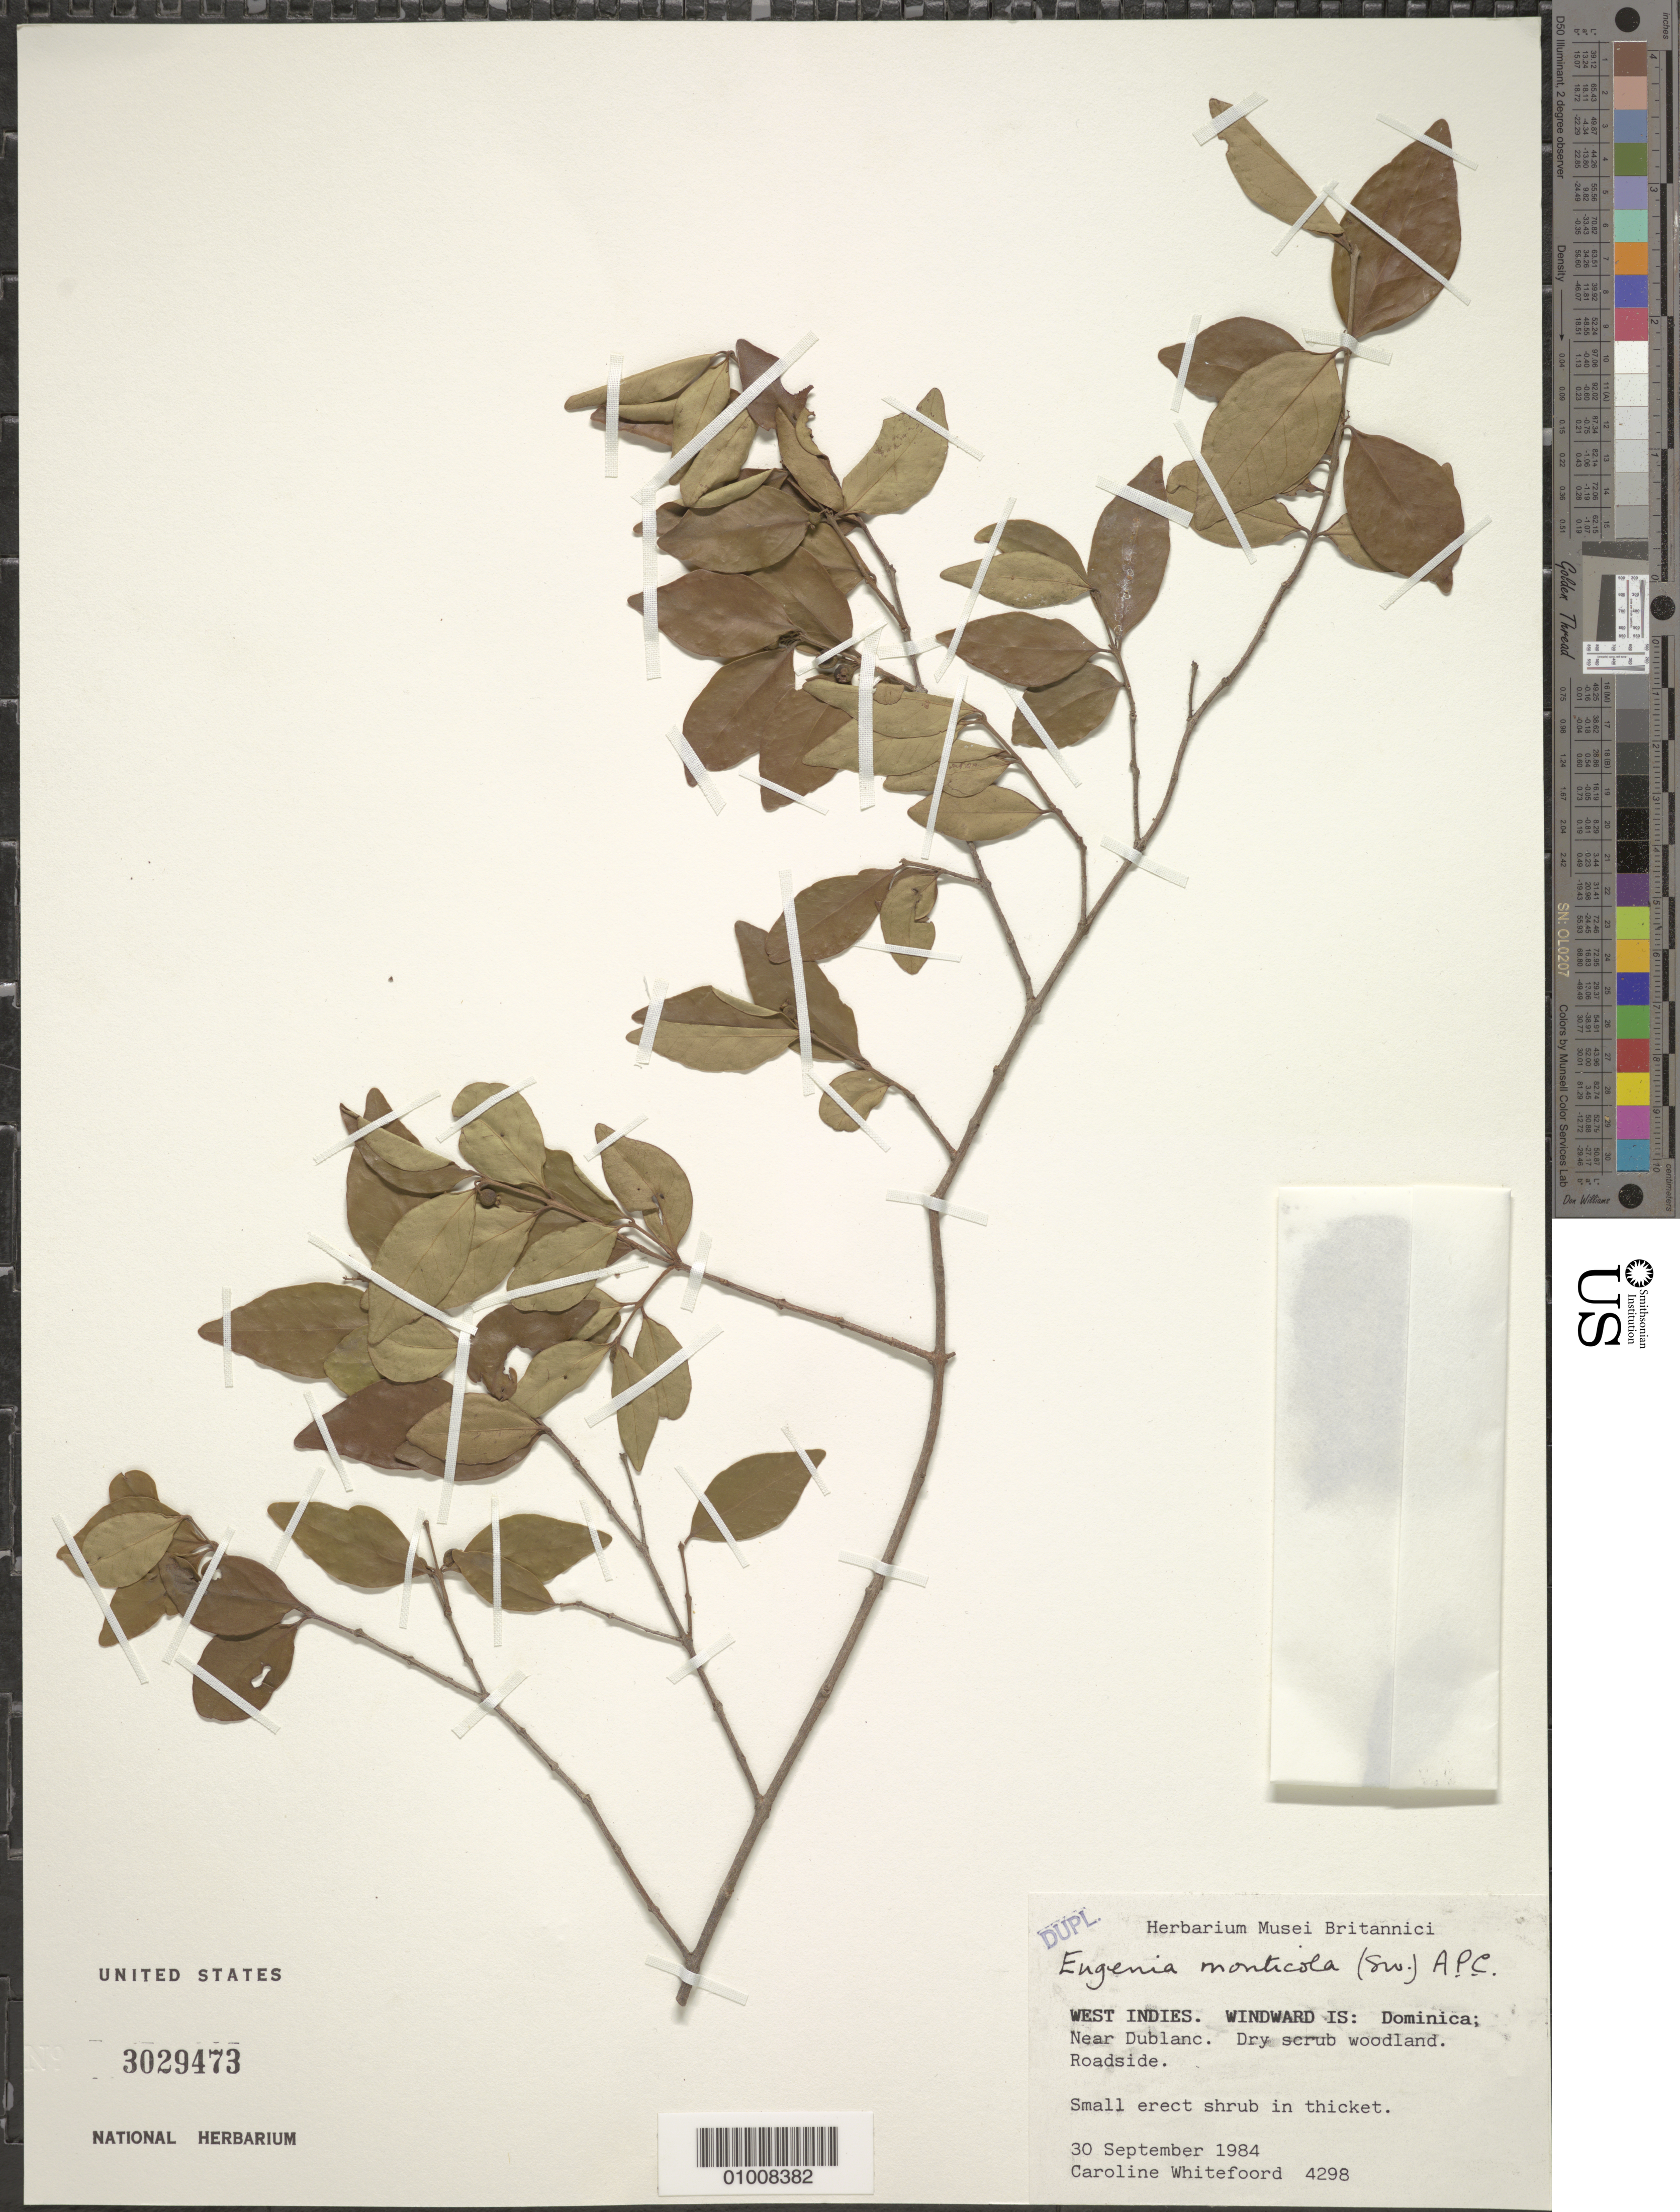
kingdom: Plantae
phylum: Tracheophyta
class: Magnoliopsida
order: Myrtales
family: Myrtaceae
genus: Eugenia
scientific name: Eugenia monticola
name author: (Sw.) DC.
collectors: C. Whitefoord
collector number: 4298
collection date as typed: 30 Sep 1984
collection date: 1984-09-30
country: Dominica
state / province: St. Peter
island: Dominica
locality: Near Dublanc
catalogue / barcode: US 3029473